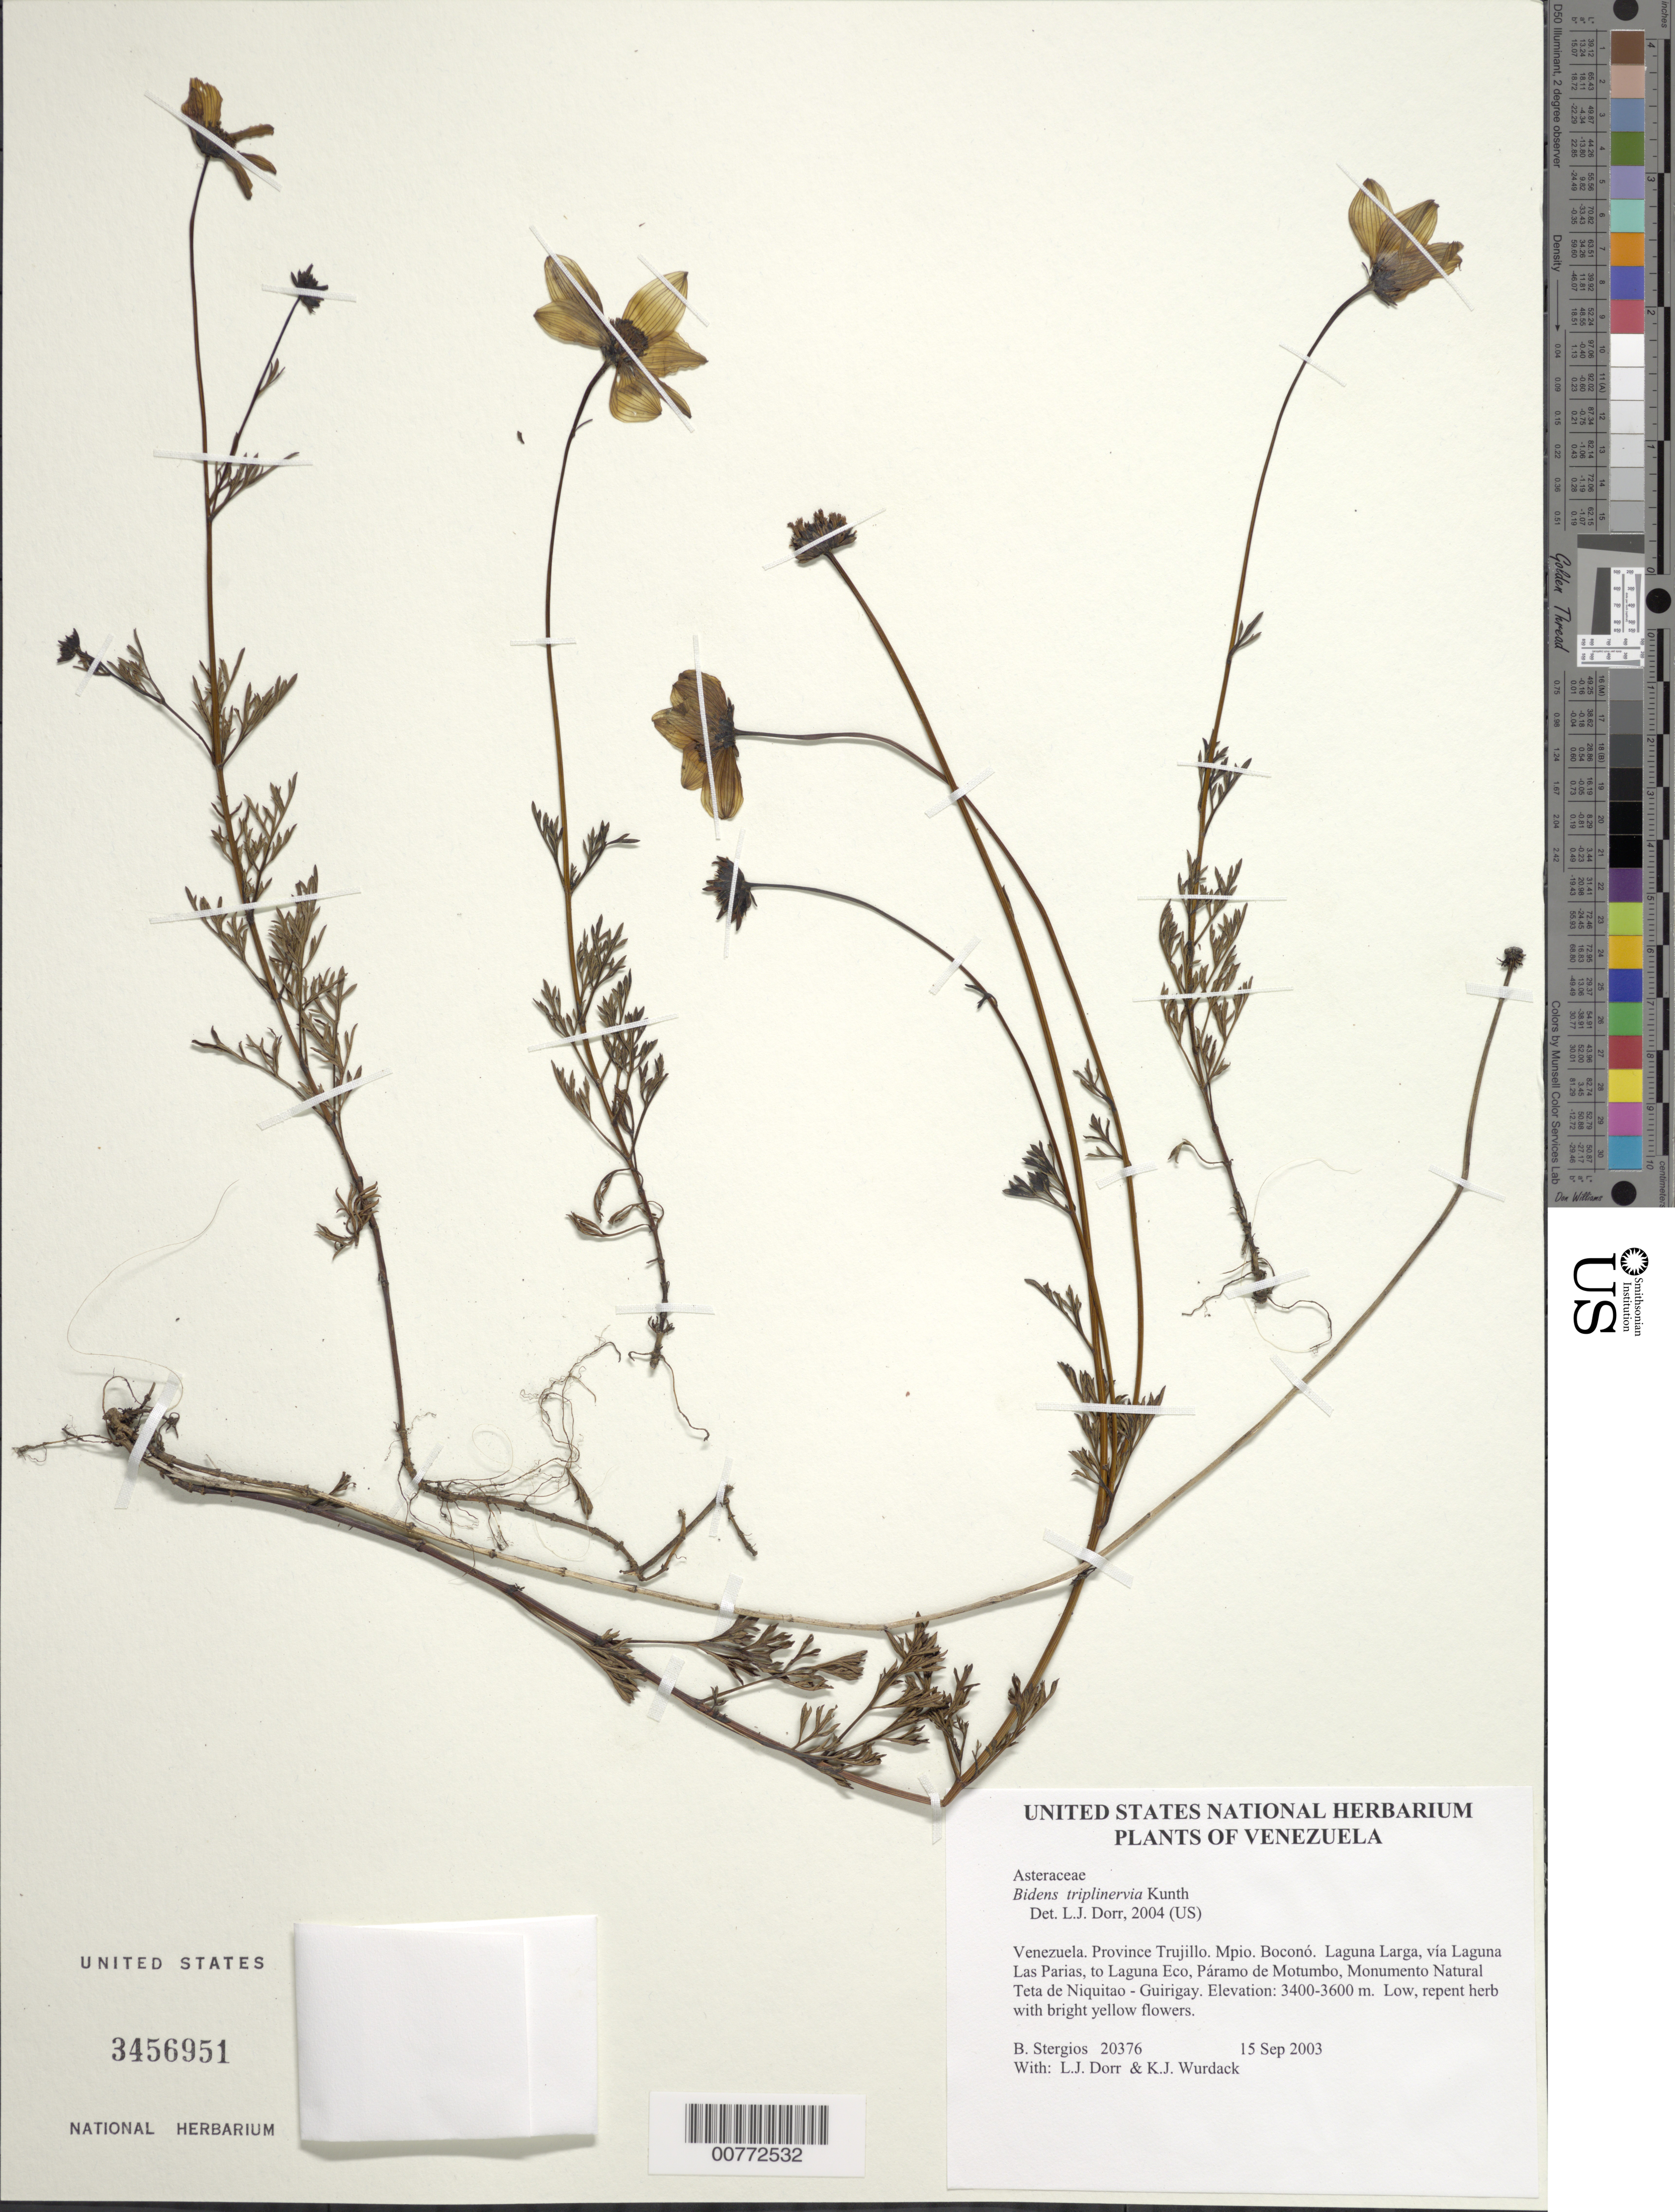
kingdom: Plantae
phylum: Tracheophyta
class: Magnoliopsida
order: Asterales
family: Asteraceae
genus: Bidens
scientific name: Bidens triplinervia var. macrantha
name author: (Wedd.) Sherff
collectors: B. G. Stergios, L. J. Dorr & K. Wurdack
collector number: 20376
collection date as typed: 15 Sep 2003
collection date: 2003-09-15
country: Venezuela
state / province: Trujillo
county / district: Boconó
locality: Laguna Larga, vía Laguna Las Parias, to Laguna Eco, Páramo de Motumbo, Monumento Natural Teta de Niquitao - Guirigay.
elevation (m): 3400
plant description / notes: NY, PORT, US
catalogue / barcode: US 3456951